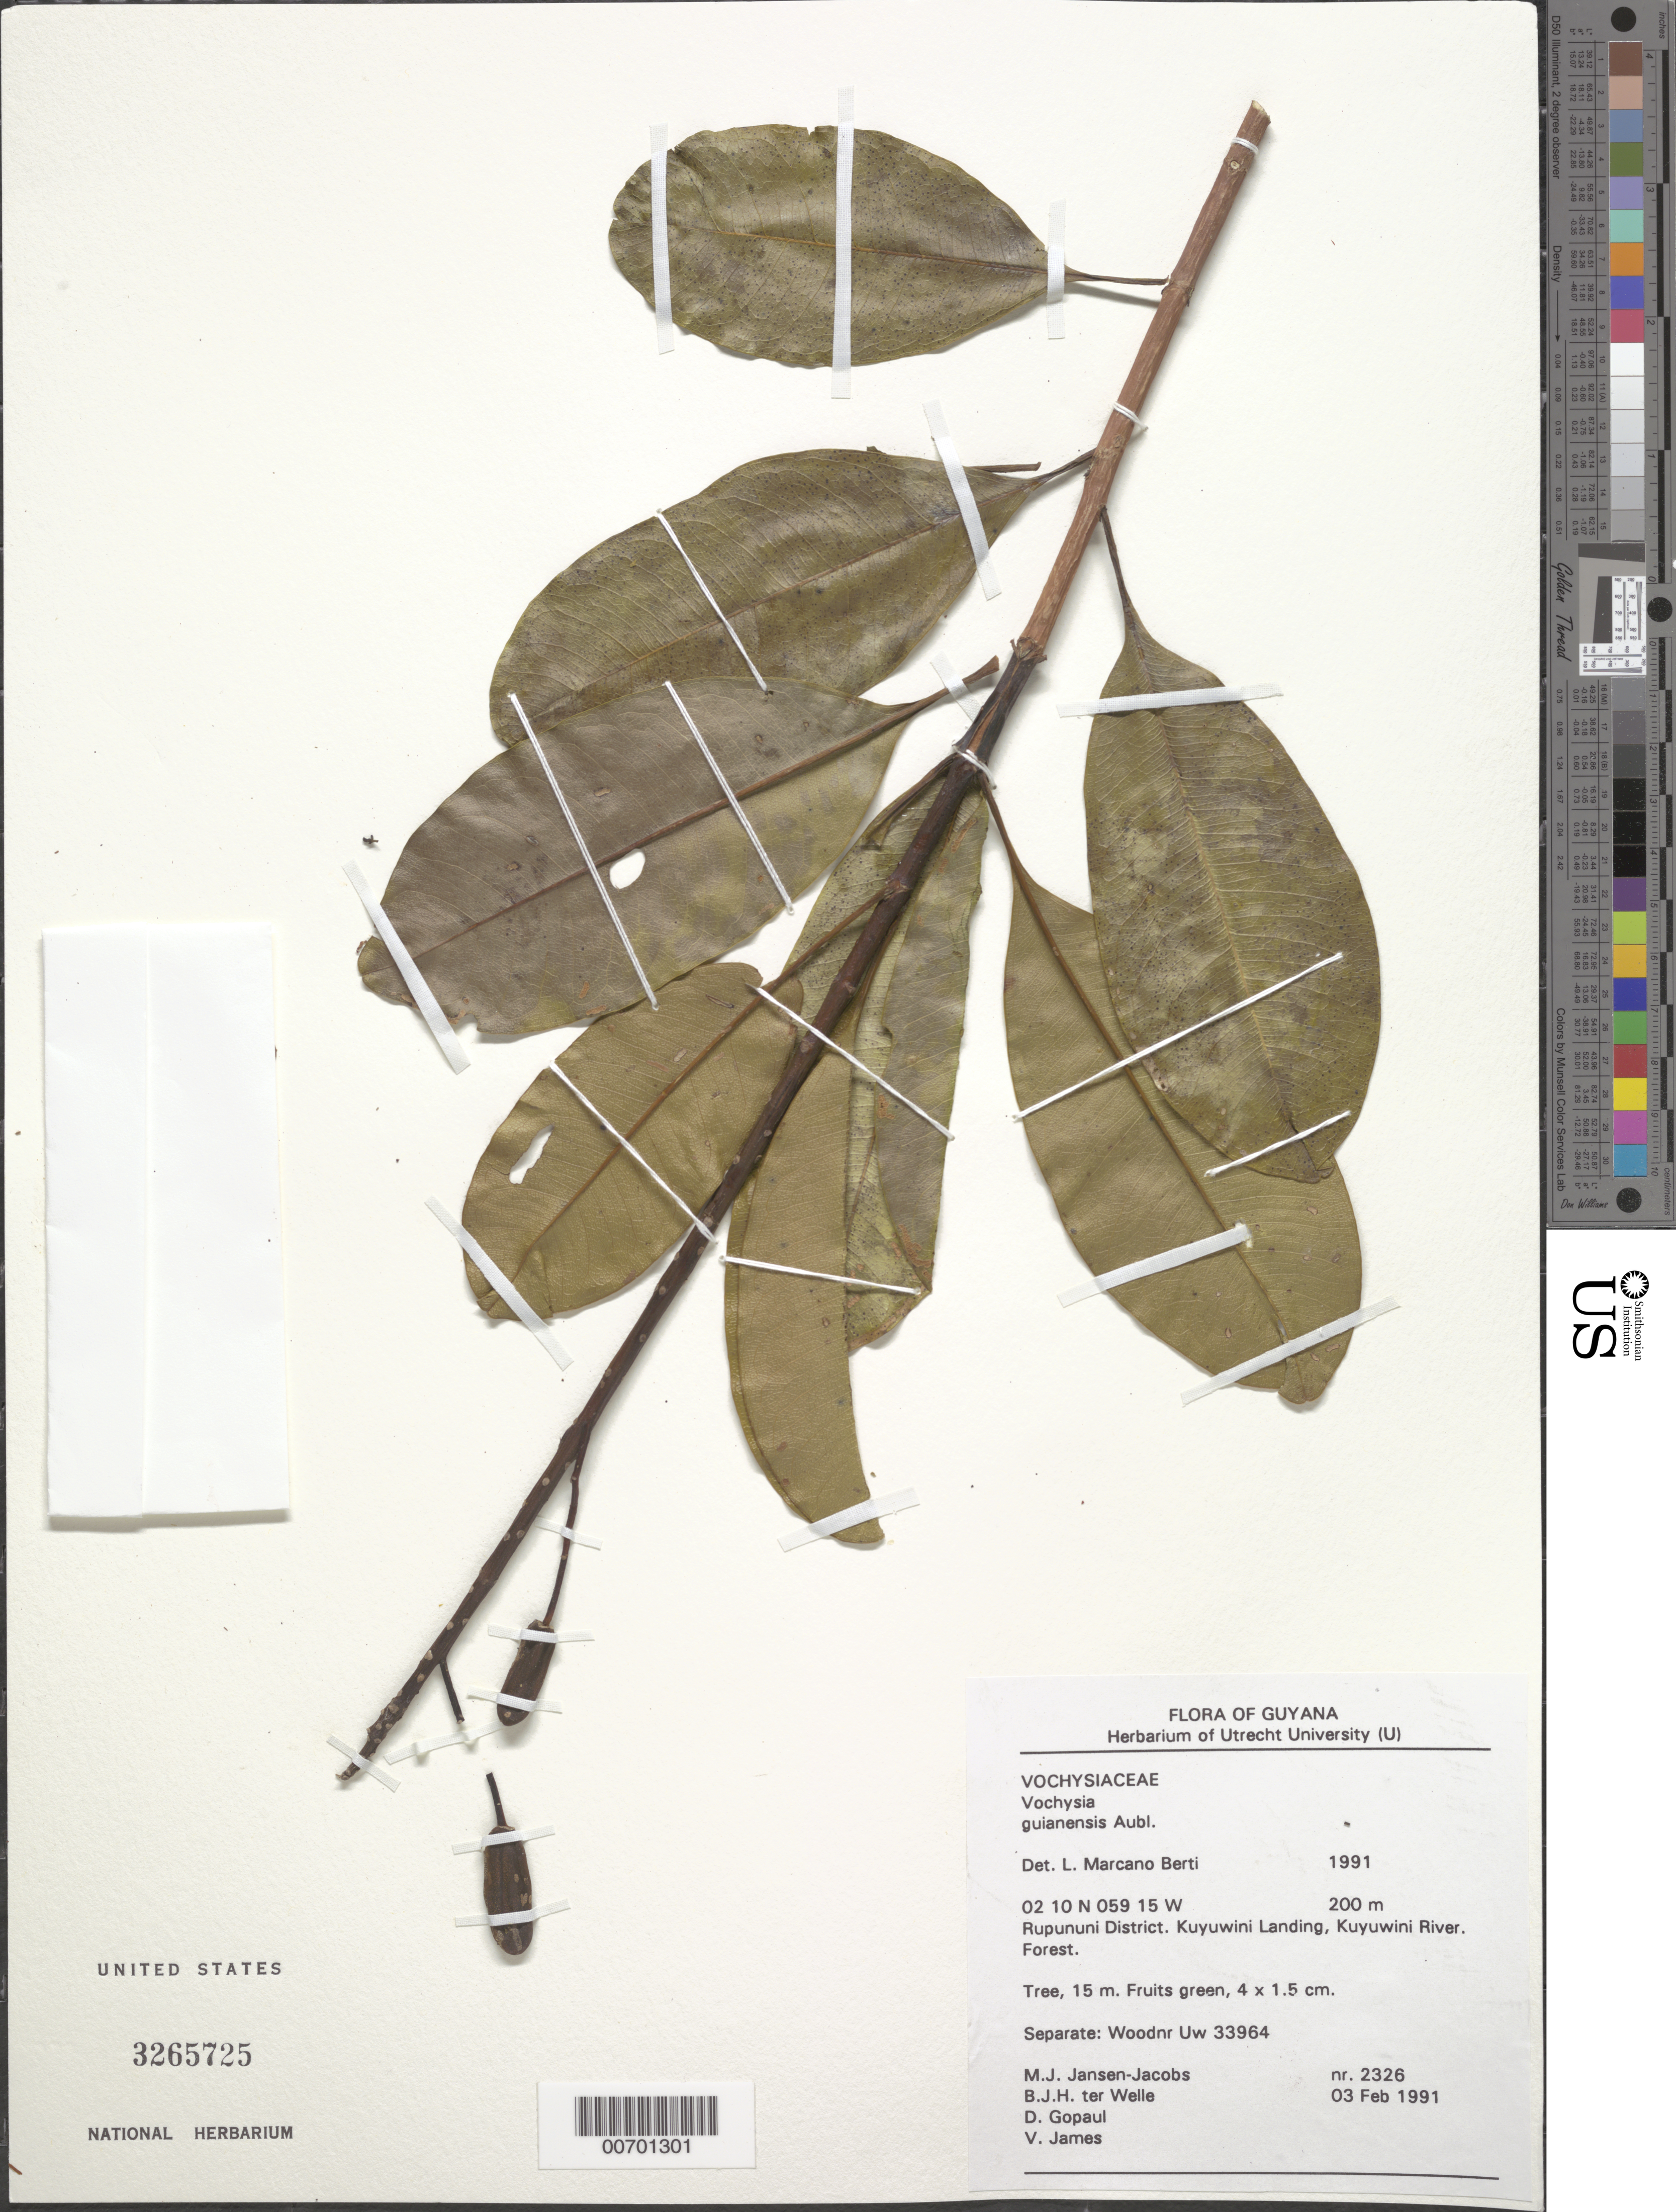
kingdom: Plantae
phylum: Tracheophyta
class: Magnoliopsida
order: Myrtales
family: Vochysiaceae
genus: Vochysia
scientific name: Vochysia guianensis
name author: Aubl.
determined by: Marcano-Berti, L.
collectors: M. J. Jansen-Jacobs, B. Welle, D. Gopaul & V. James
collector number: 2326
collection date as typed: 3-Feb-91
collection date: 1991-02-03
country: Guyana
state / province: U. Takutu-U. Essequibo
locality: Kuyuwini Landing, Kuyuwini River, Rupununi District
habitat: Forest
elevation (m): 200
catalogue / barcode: US 3265725